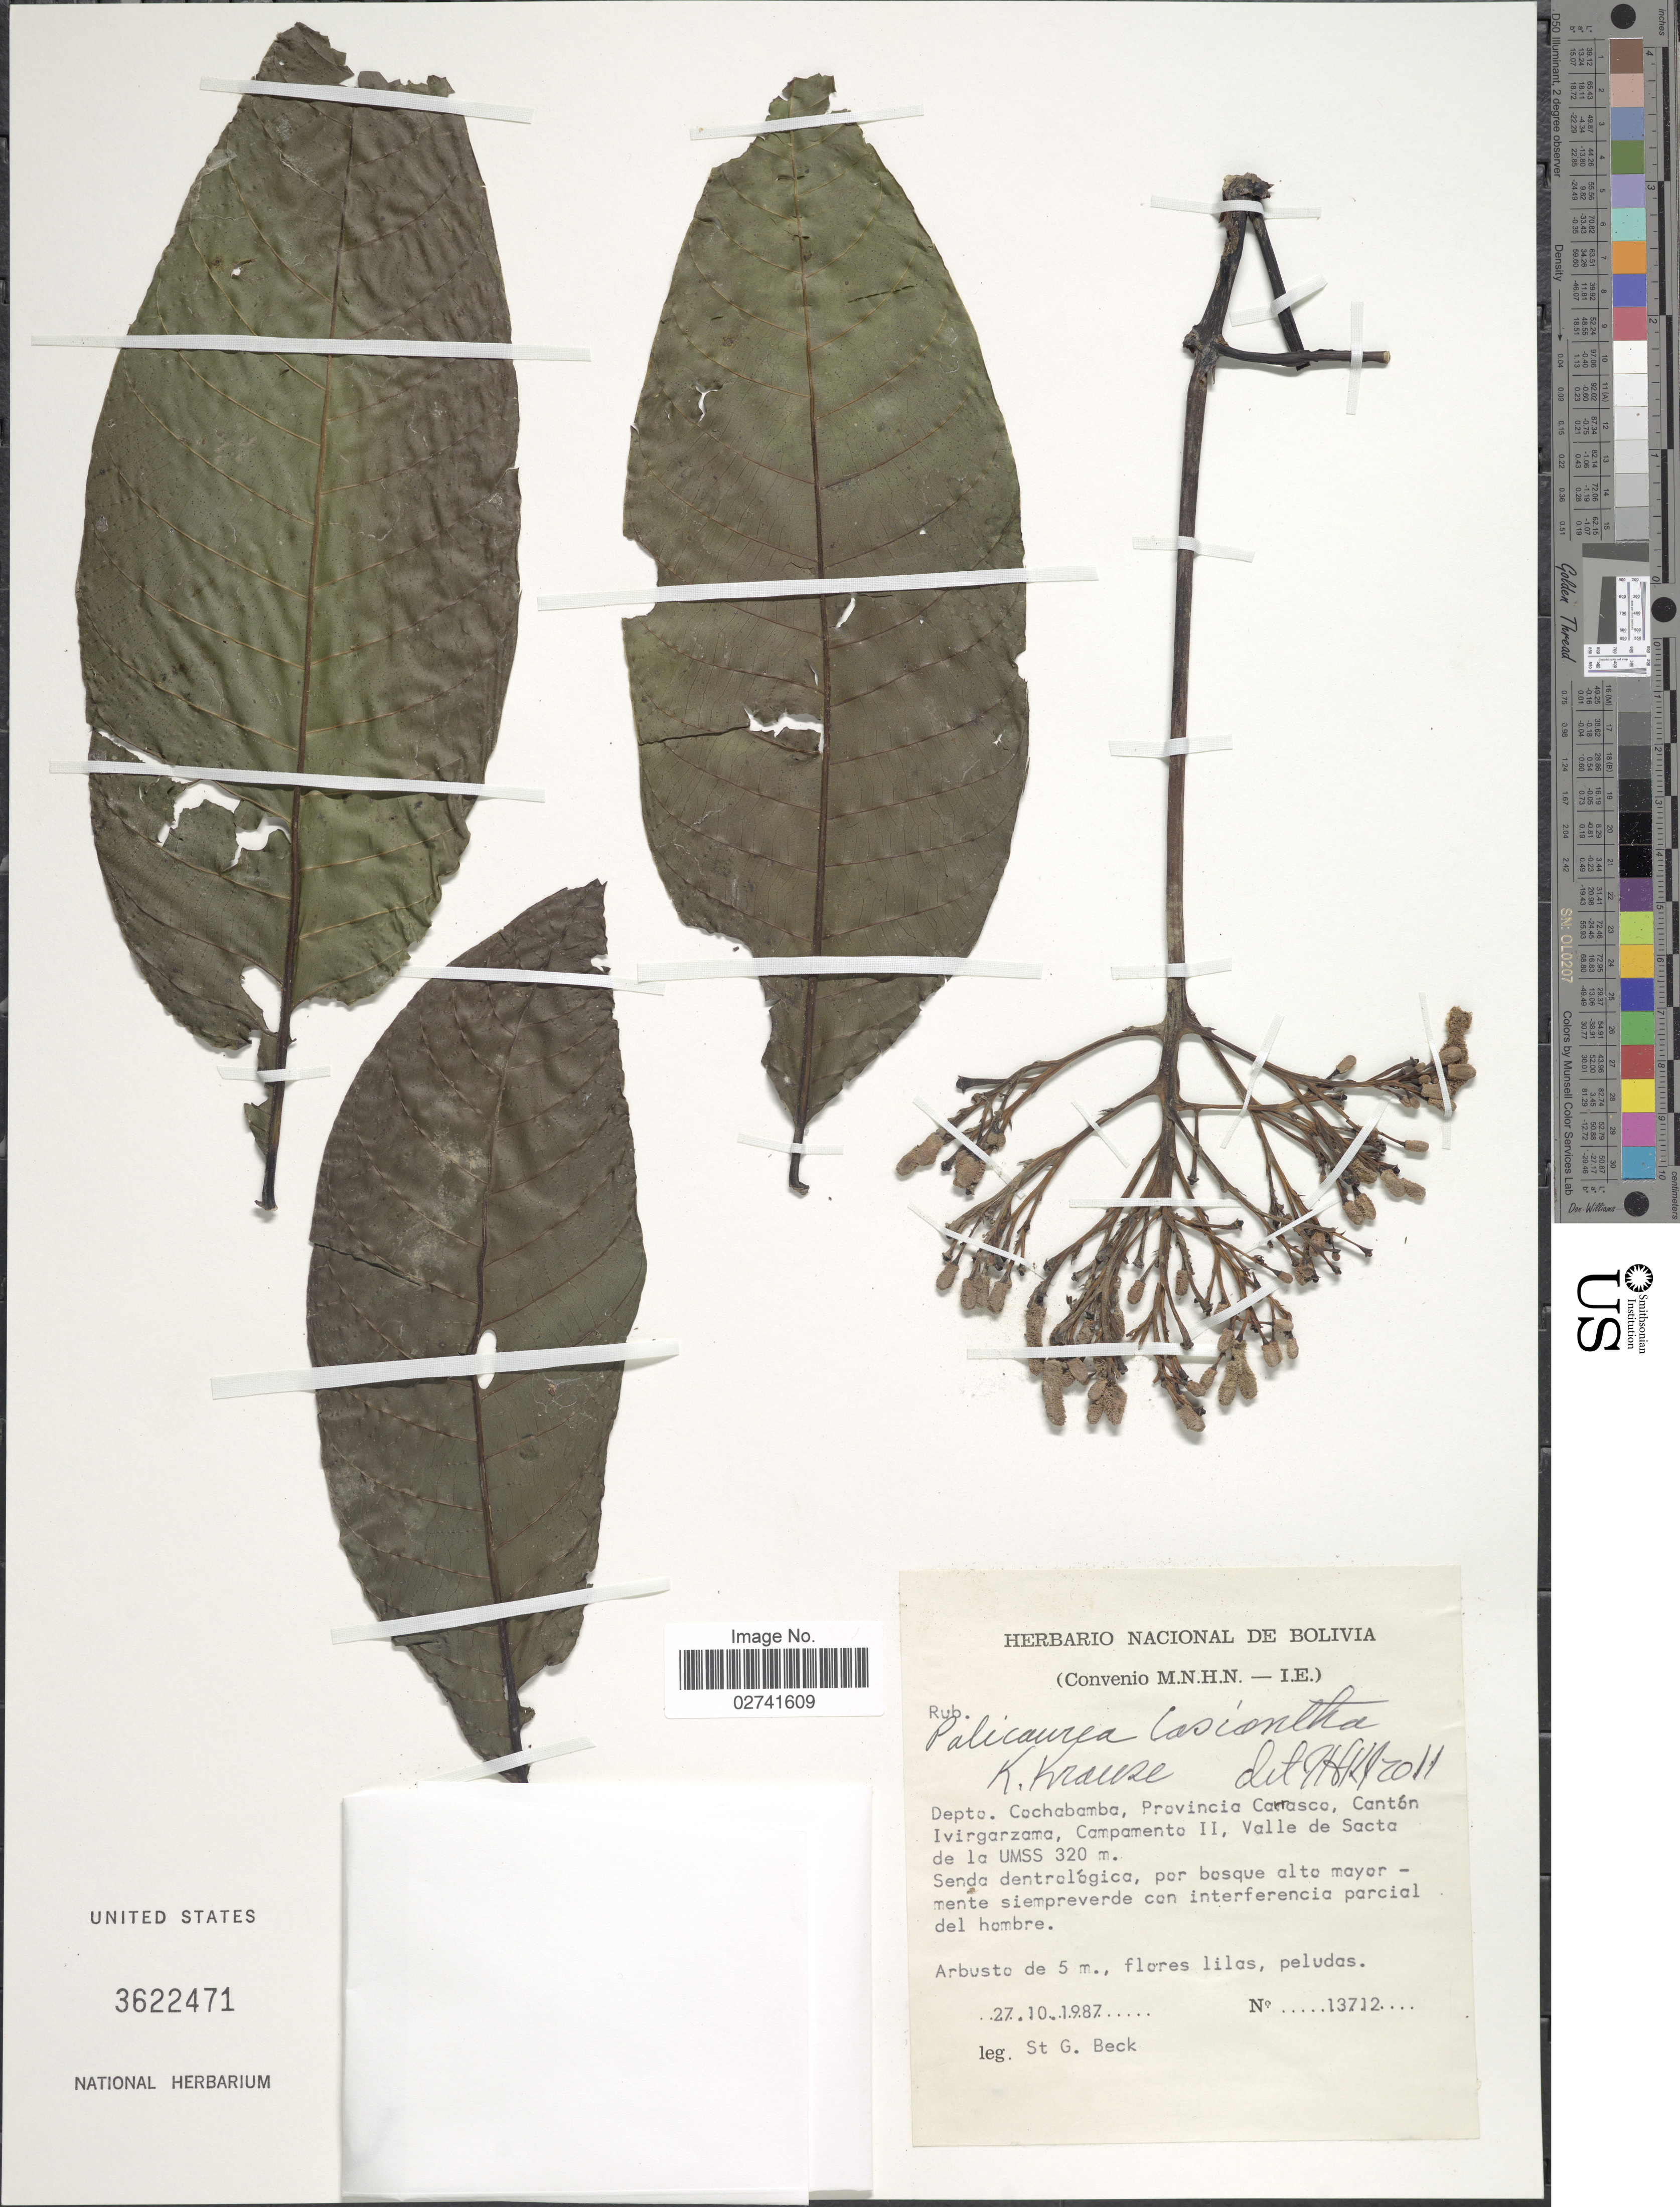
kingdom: Plantae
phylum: Tracheophyta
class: Magnoliopsida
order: Gentianales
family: Rubiaceae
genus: Palicourea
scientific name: Palicourea lasiantha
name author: Krause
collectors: S. G. Beck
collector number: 13712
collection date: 1987-10-27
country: Bolivia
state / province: Cochabamba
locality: Depto. Cochabamba, Provincia Carrasca, Cantón Ivirgarzama, Campamento II, Valle de Sacta de la UMSS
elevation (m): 320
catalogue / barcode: US 3622471